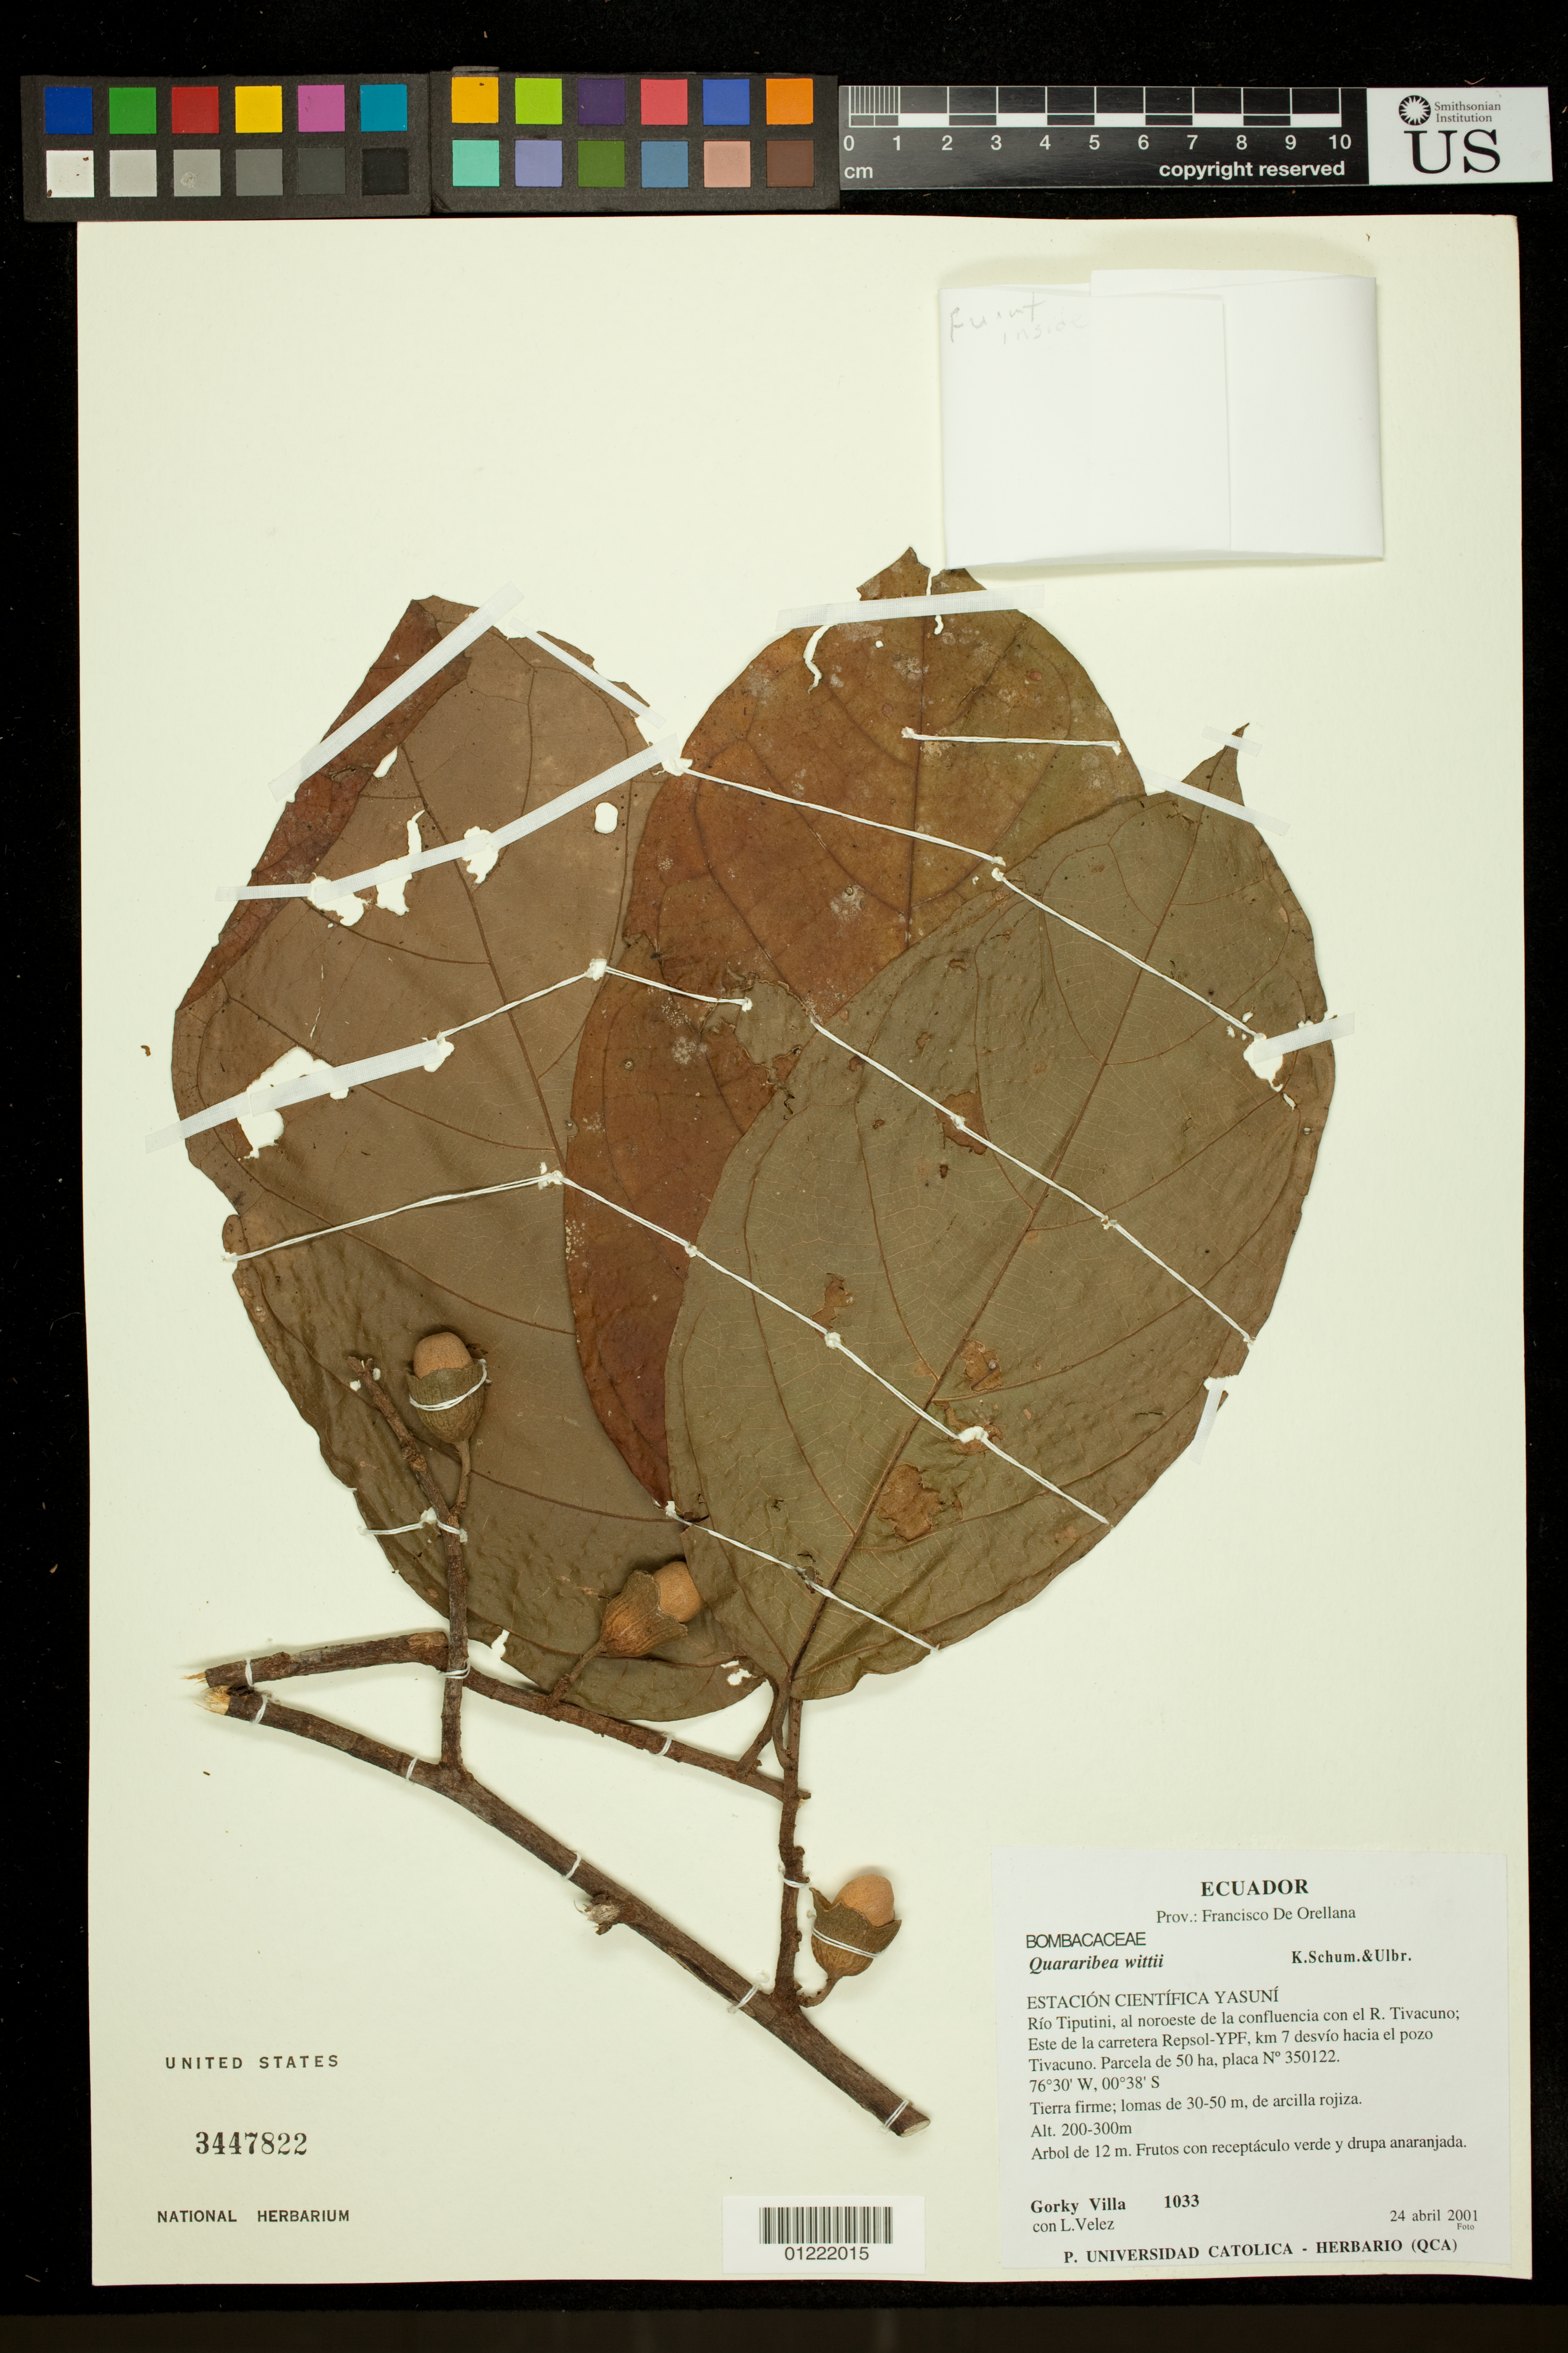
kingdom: Plantae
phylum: Tracheophyta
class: Magnoliopsida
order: Malvales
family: Malvaceae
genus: Quararibea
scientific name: Quararibea wittii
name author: K. Schum. & Ulbr.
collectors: G. Villa & L. Velez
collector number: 1033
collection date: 2001-04-24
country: Ecuador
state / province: Orellana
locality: Estacion Cientifica Yasuni.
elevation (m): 200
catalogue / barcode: US 3447822